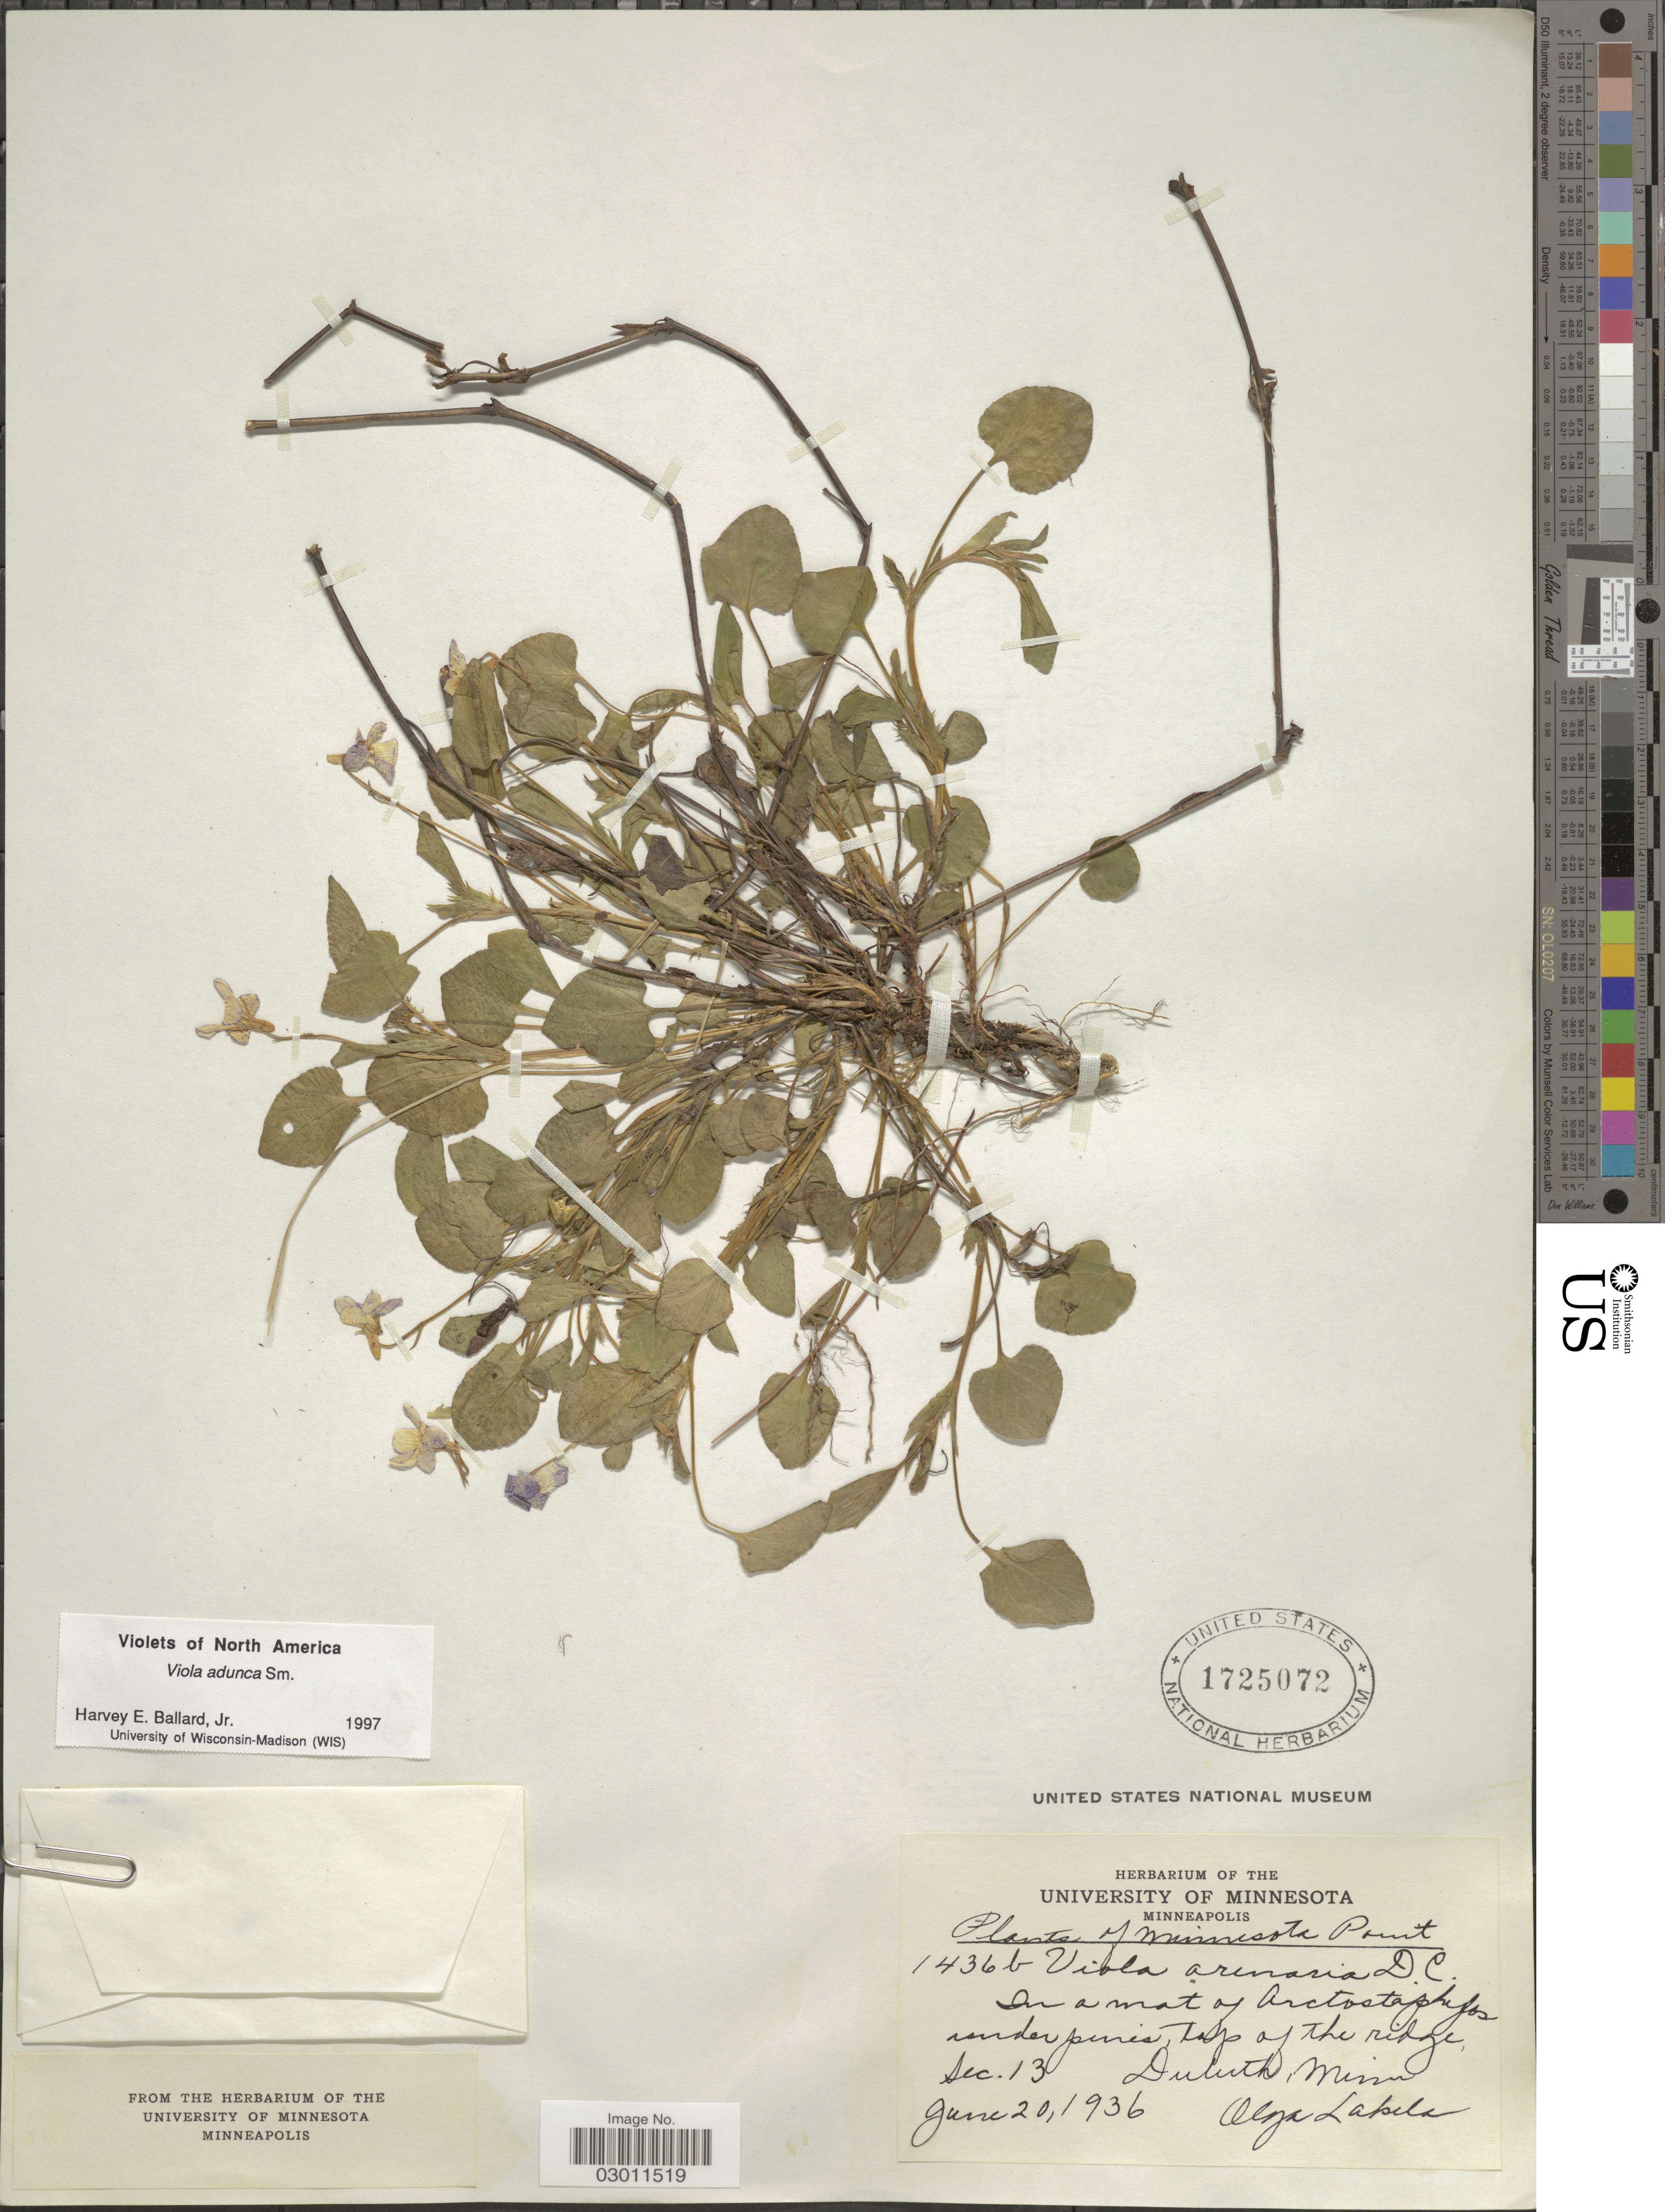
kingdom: Plantae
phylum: Tracheophyta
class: Magnoliopsida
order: Malpighiales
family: Violaceae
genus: Viola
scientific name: Viola adunca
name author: Sm.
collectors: O. K. Lakela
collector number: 1436b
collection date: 1936-06-20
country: United States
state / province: Minnesota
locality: Top of the ridge, Duluth.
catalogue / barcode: US 1725072